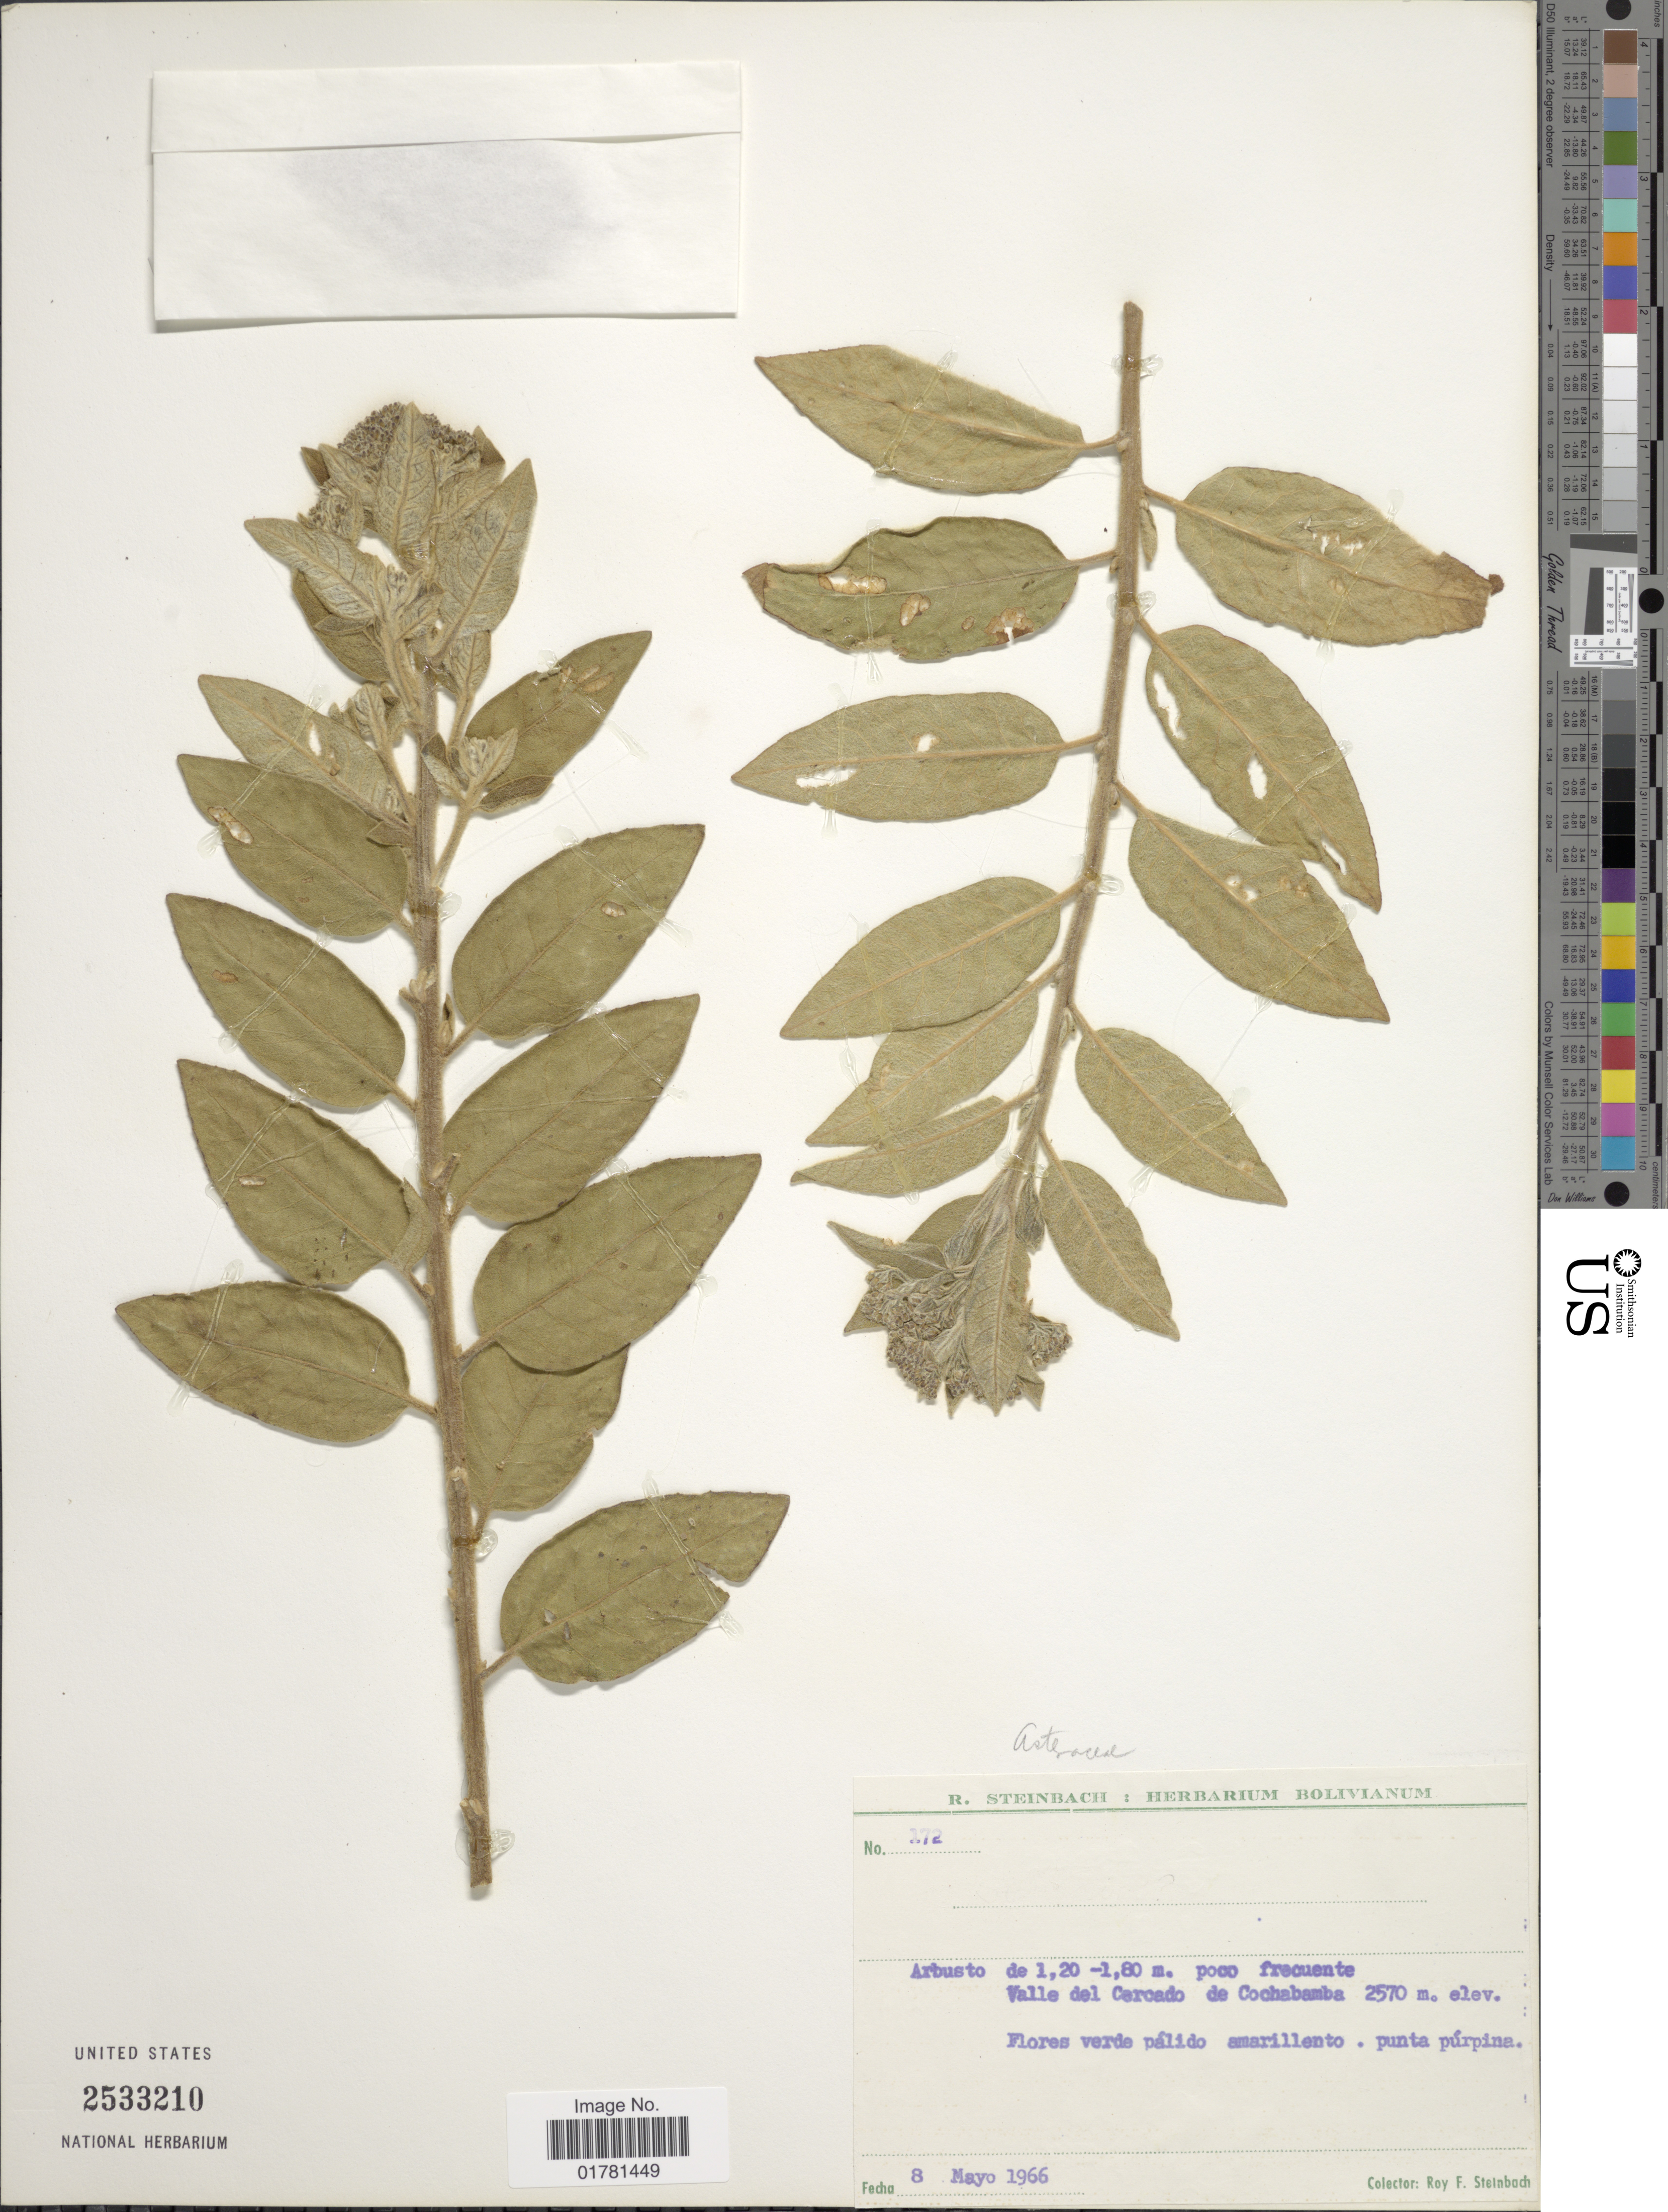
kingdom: Plantae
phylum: Tracheophyta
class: Magnoliopsida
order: Asterales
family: Asteraceae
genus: Verbesina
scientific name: Verbesina sp.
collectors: R. F. Steinbach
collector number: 172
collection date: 1966-05-08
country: Bolivia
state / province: Cochabamba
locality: Valle del Cercado de Cochabamba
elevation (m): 2570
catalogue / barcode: US 2533210